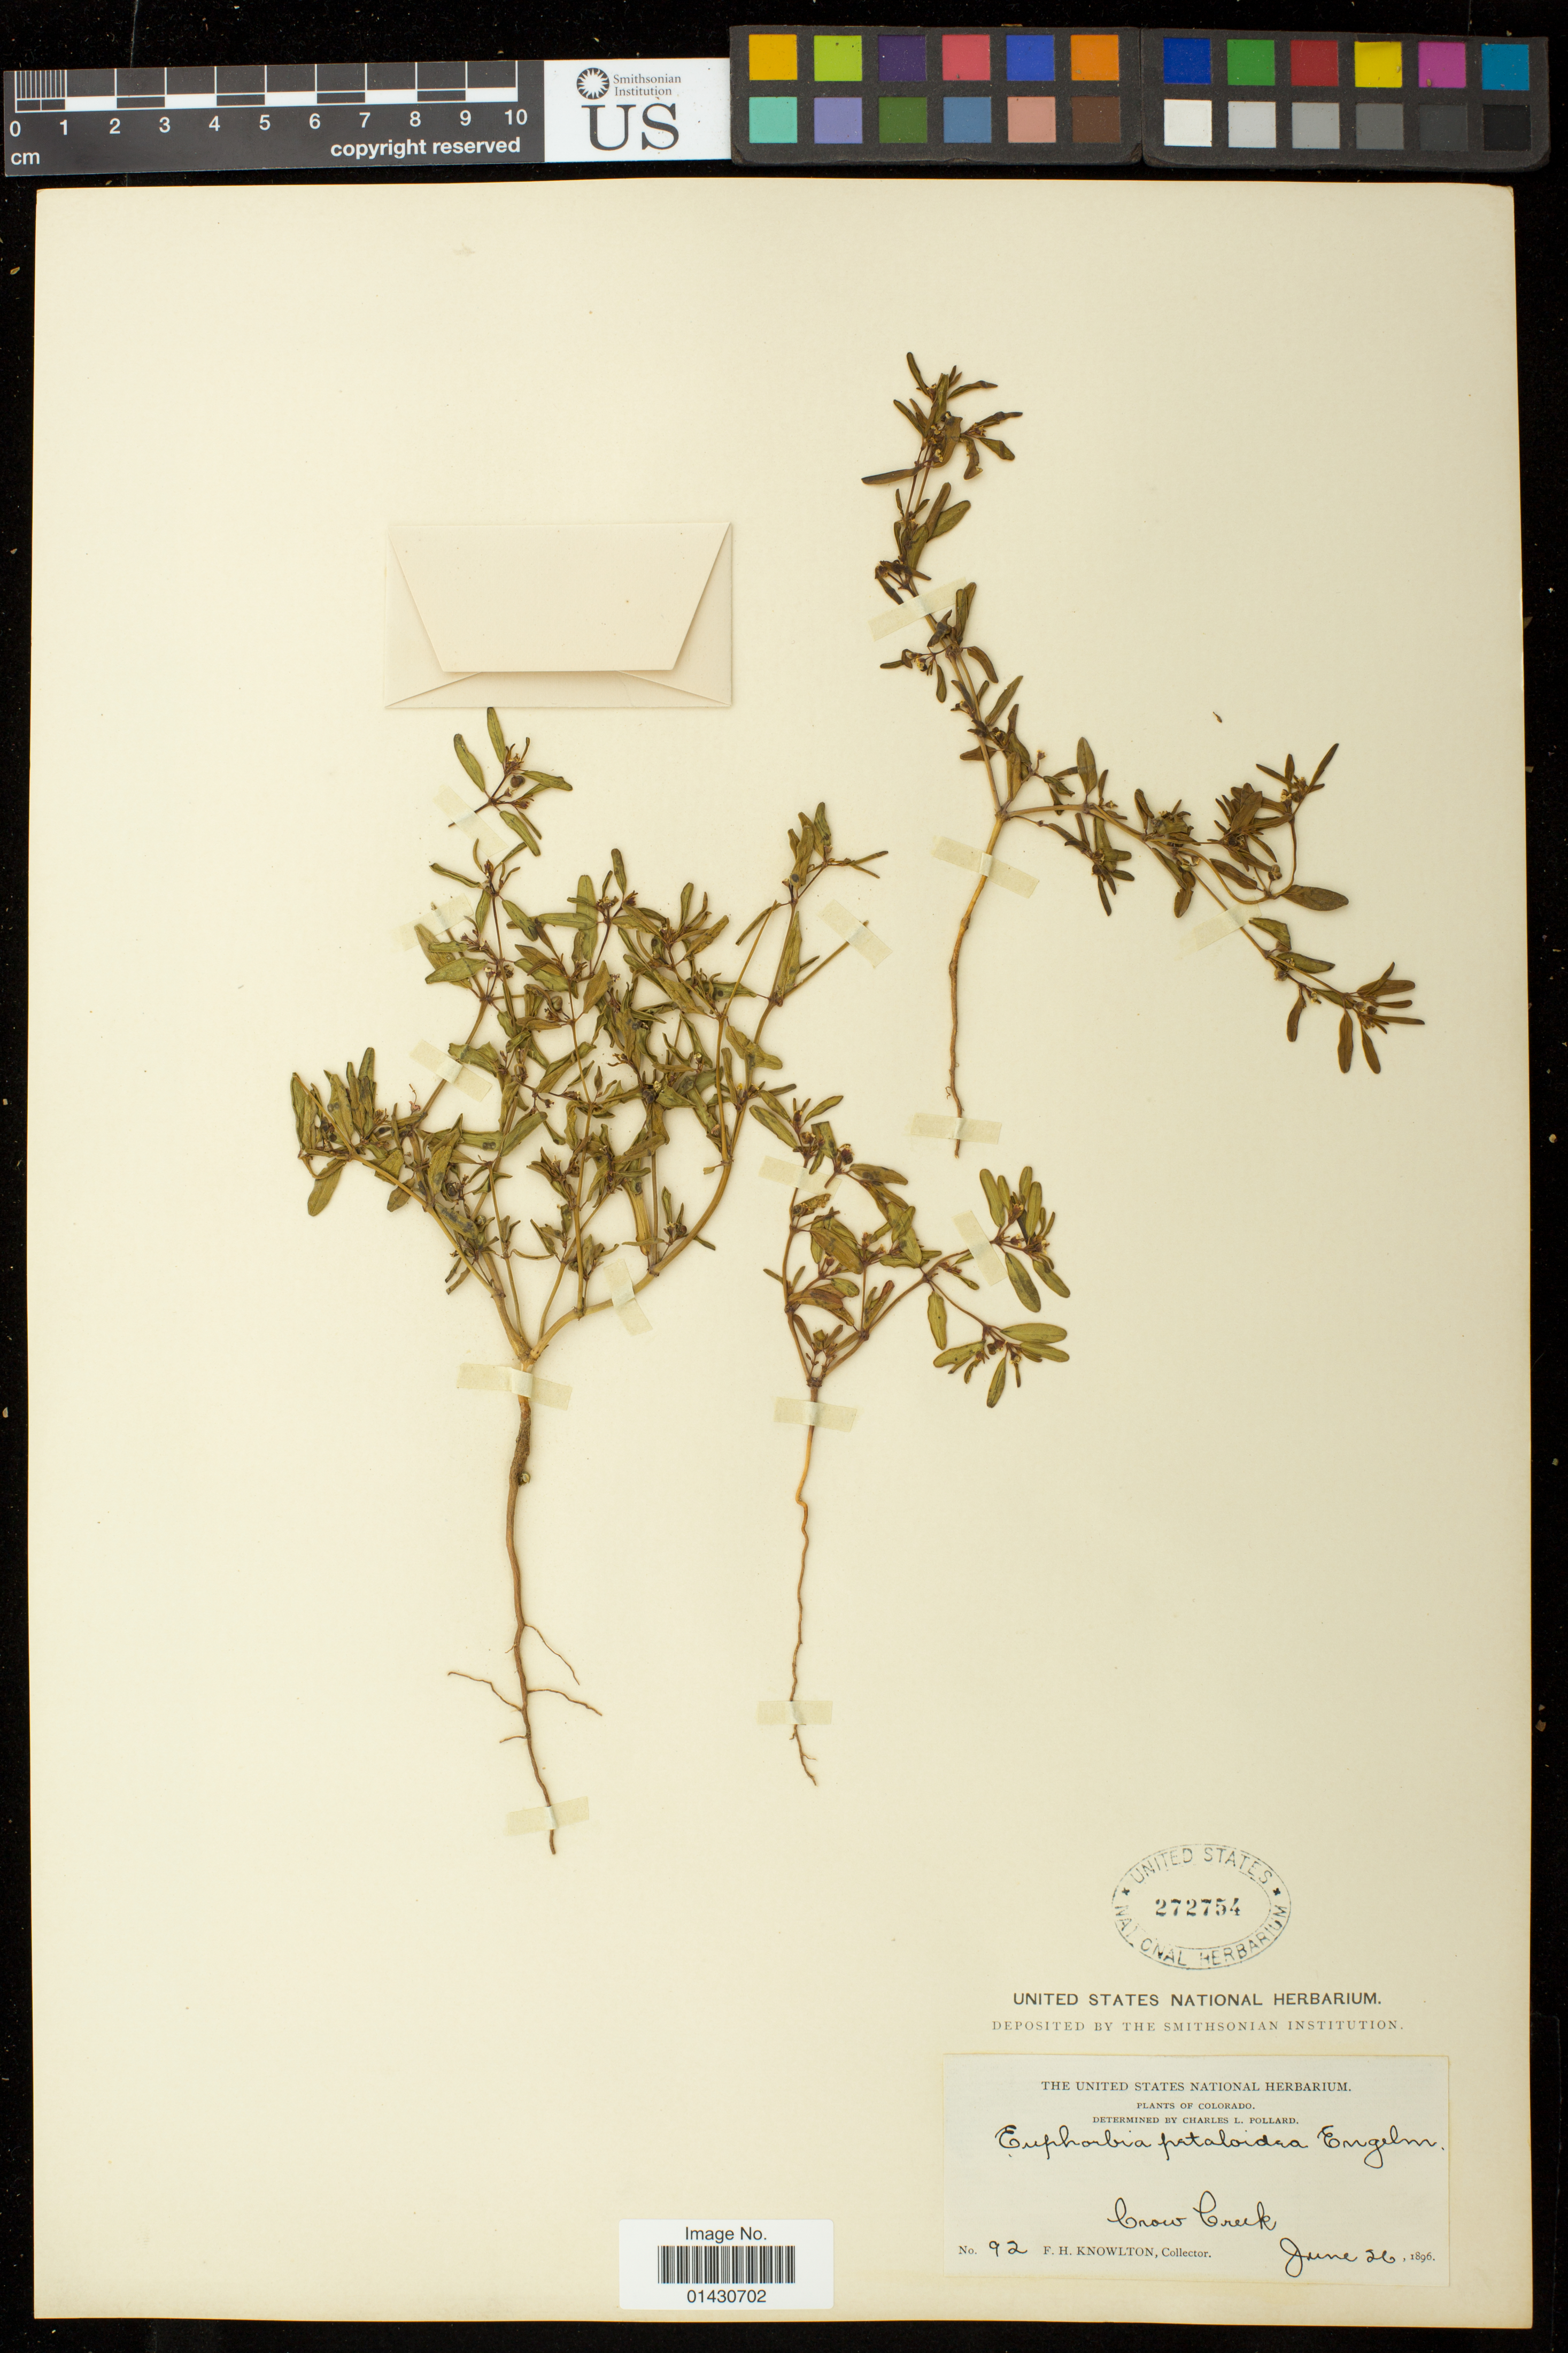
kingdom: Plantae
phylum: Tracheophyta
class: Magnoliopsida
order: Malpighiales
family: Euphorbiaceae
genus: Euphorbia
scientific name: Euphorbia missurica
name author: Raf.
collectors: F. H. Knowlton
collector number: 92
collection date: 1896-06-26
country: United States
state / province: Colorado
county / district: Weld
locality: Crow Creek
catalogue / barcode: US 272754